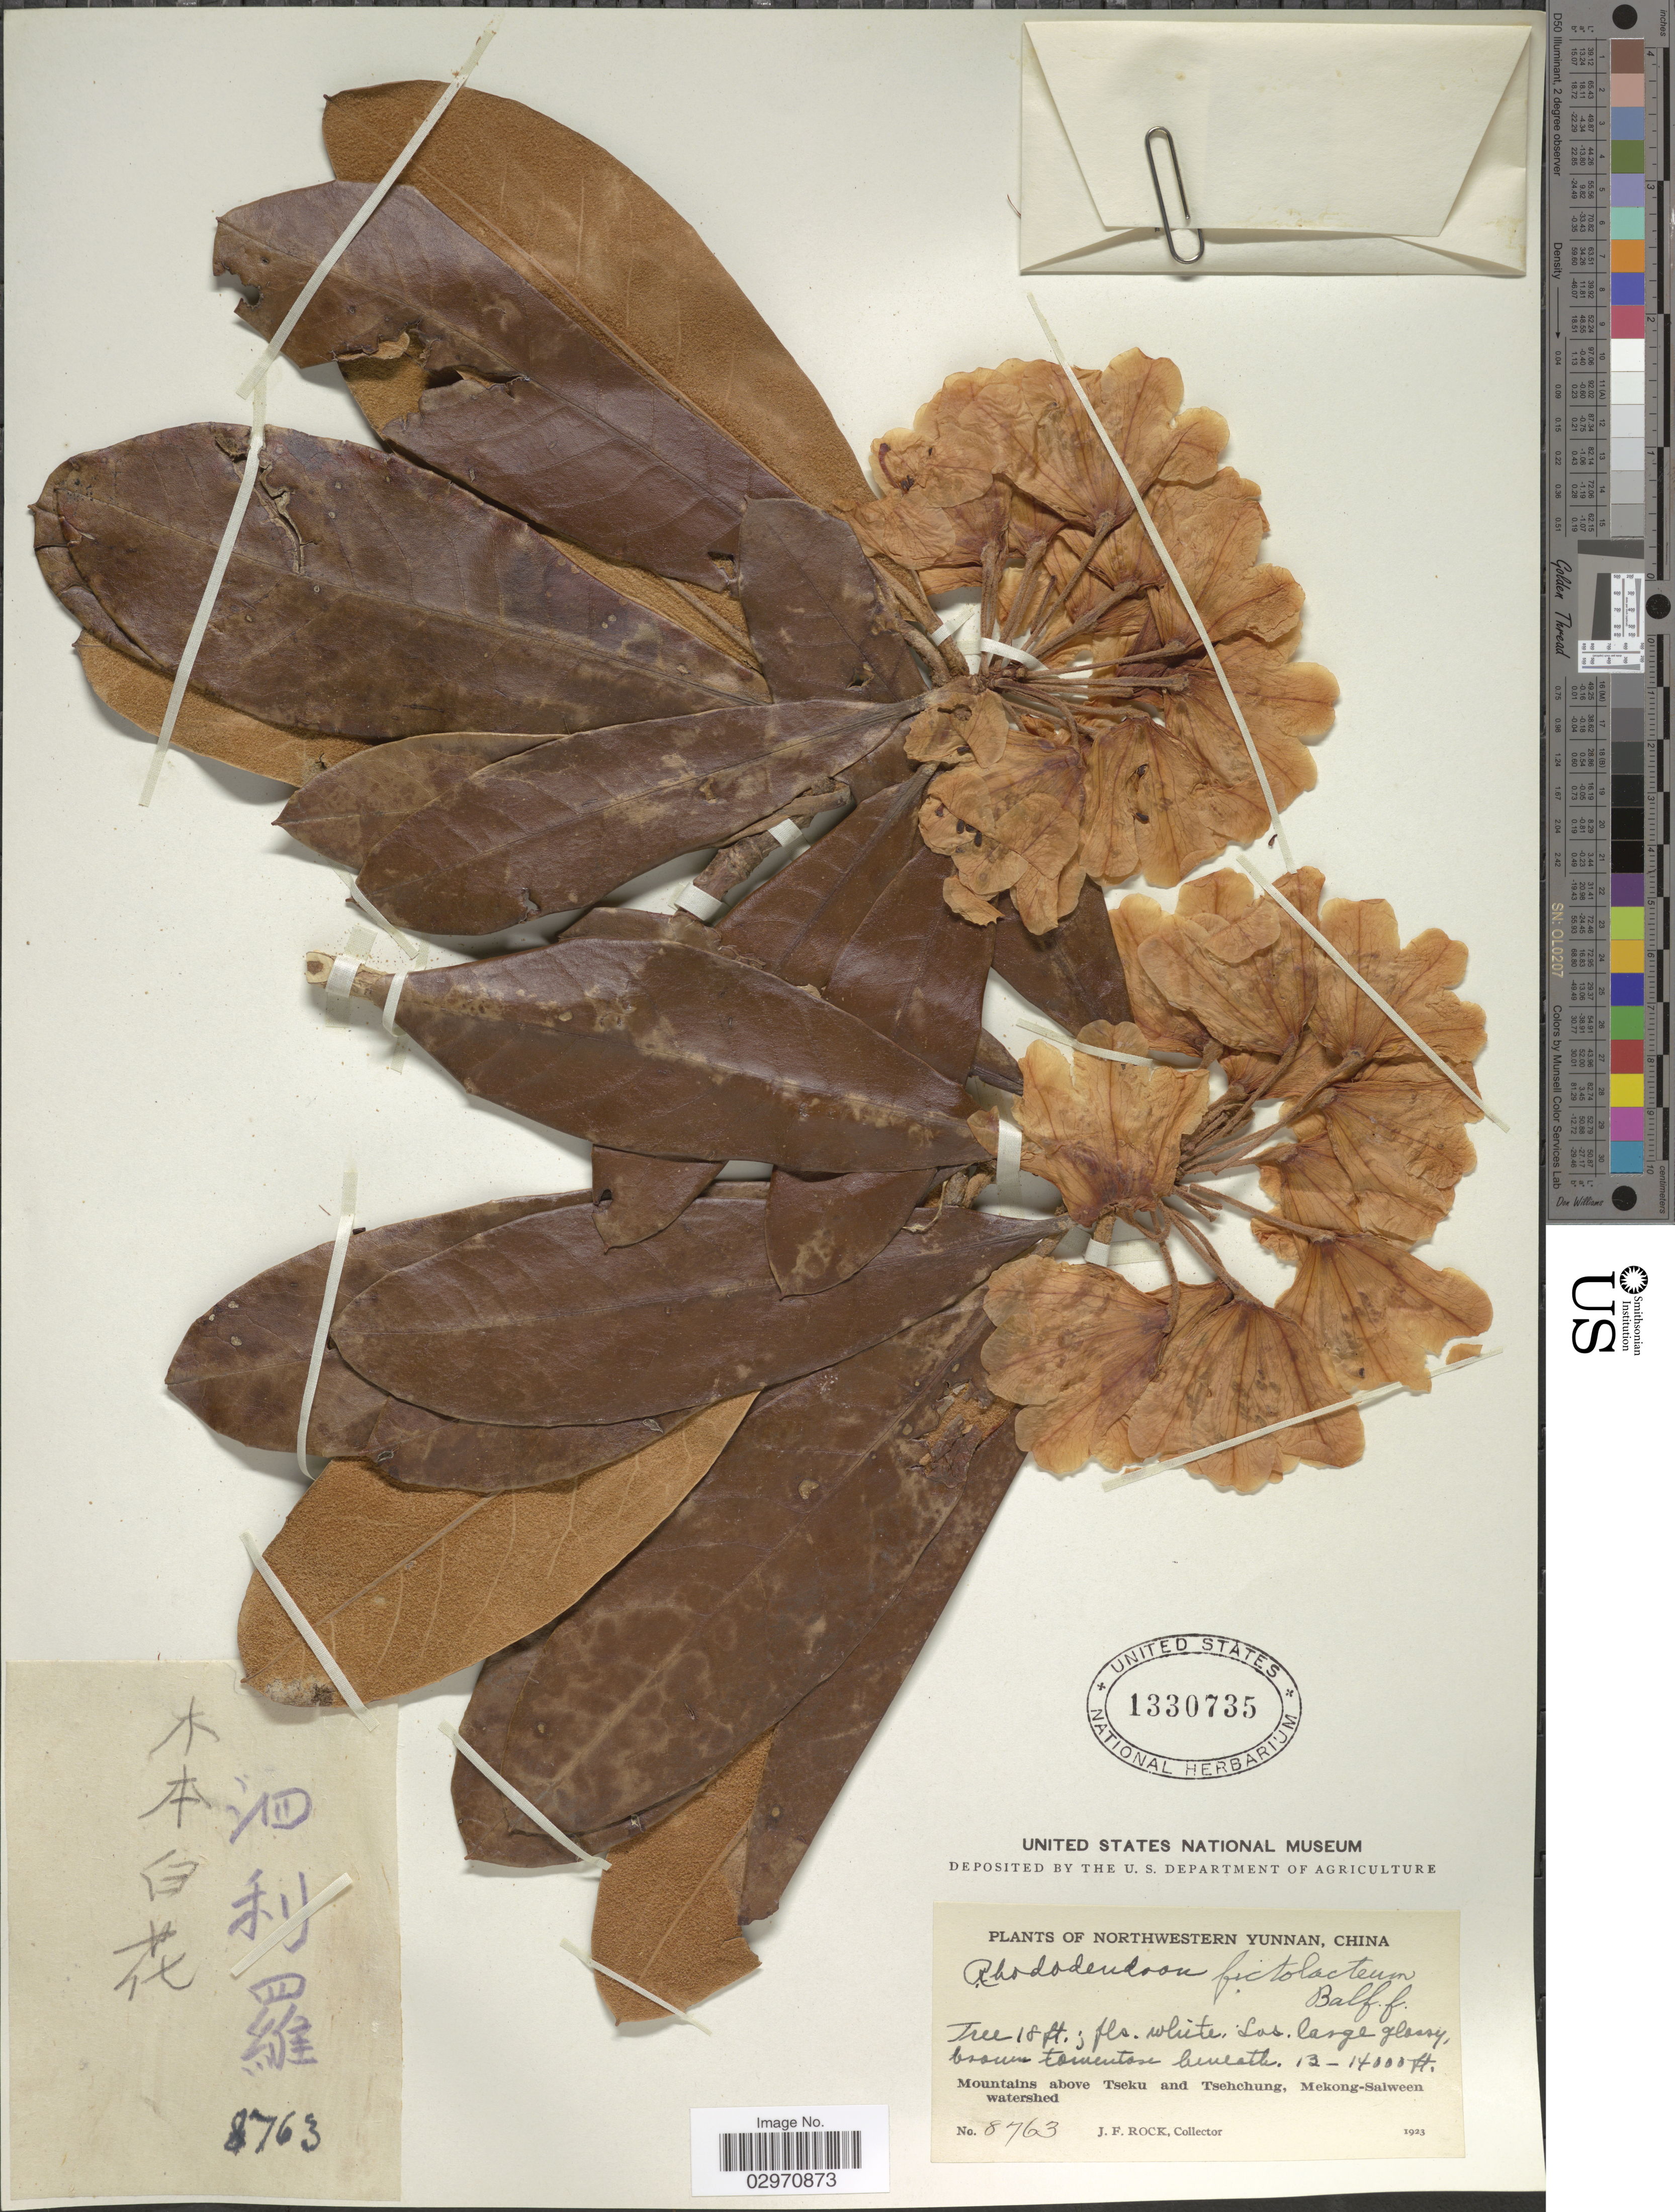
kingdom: Plantae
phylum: Tracheophyta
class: Magnoliopsida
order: Ericales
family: Ericaceae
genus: Rhododendron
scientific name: Rhododendron fictolacteum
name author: Balf. f.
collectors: J. Rock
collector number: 8763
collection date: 1923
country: China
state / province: Yunnan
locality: Northwestern Yunnan. Mountains above Tseku and Tsehchung, Mekong-Salween watershed.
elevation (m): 3962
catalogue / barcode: US 1330735